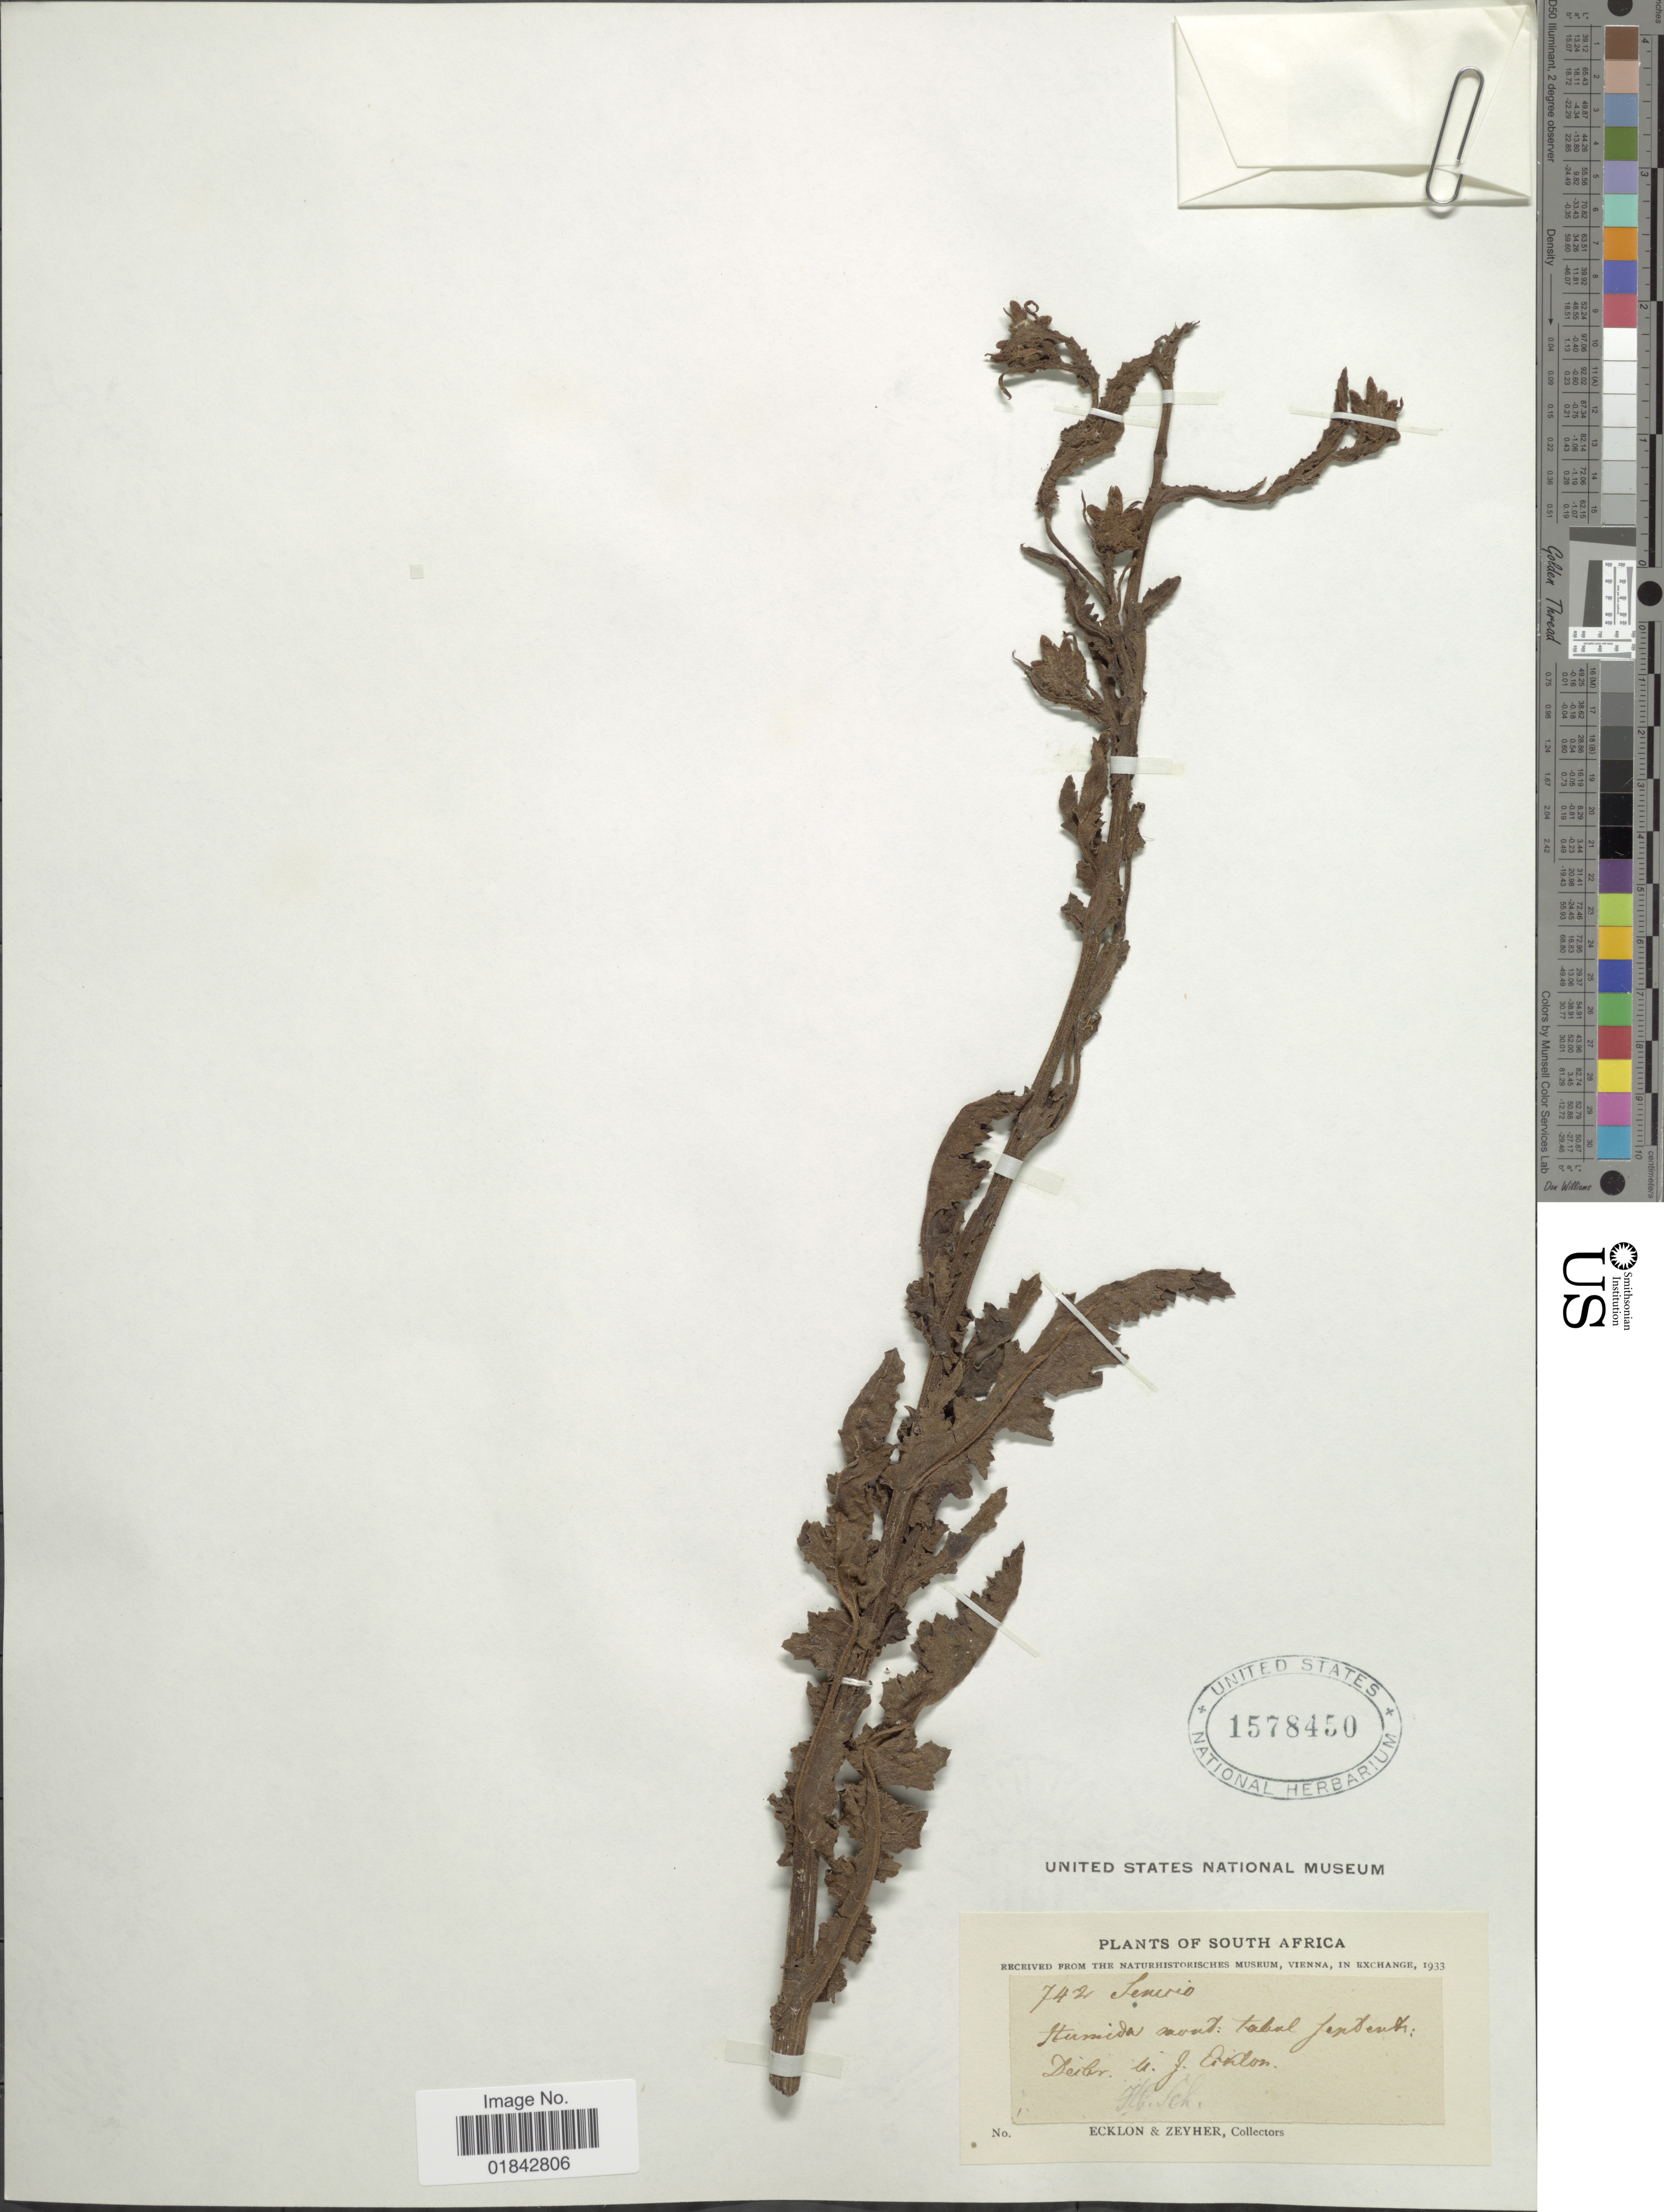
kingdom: Plantae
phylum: Tracheophyta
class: Magnoliopsida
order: Asterales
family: Asteraceae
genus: Senecio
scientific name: Senecio sp.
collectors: U. Ecklon & -. Zeyher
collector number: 742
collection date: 1933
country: South Africa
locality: Humida mont: tabal Jenpenth, Deibr [interpreted]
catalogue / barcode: US 1578450